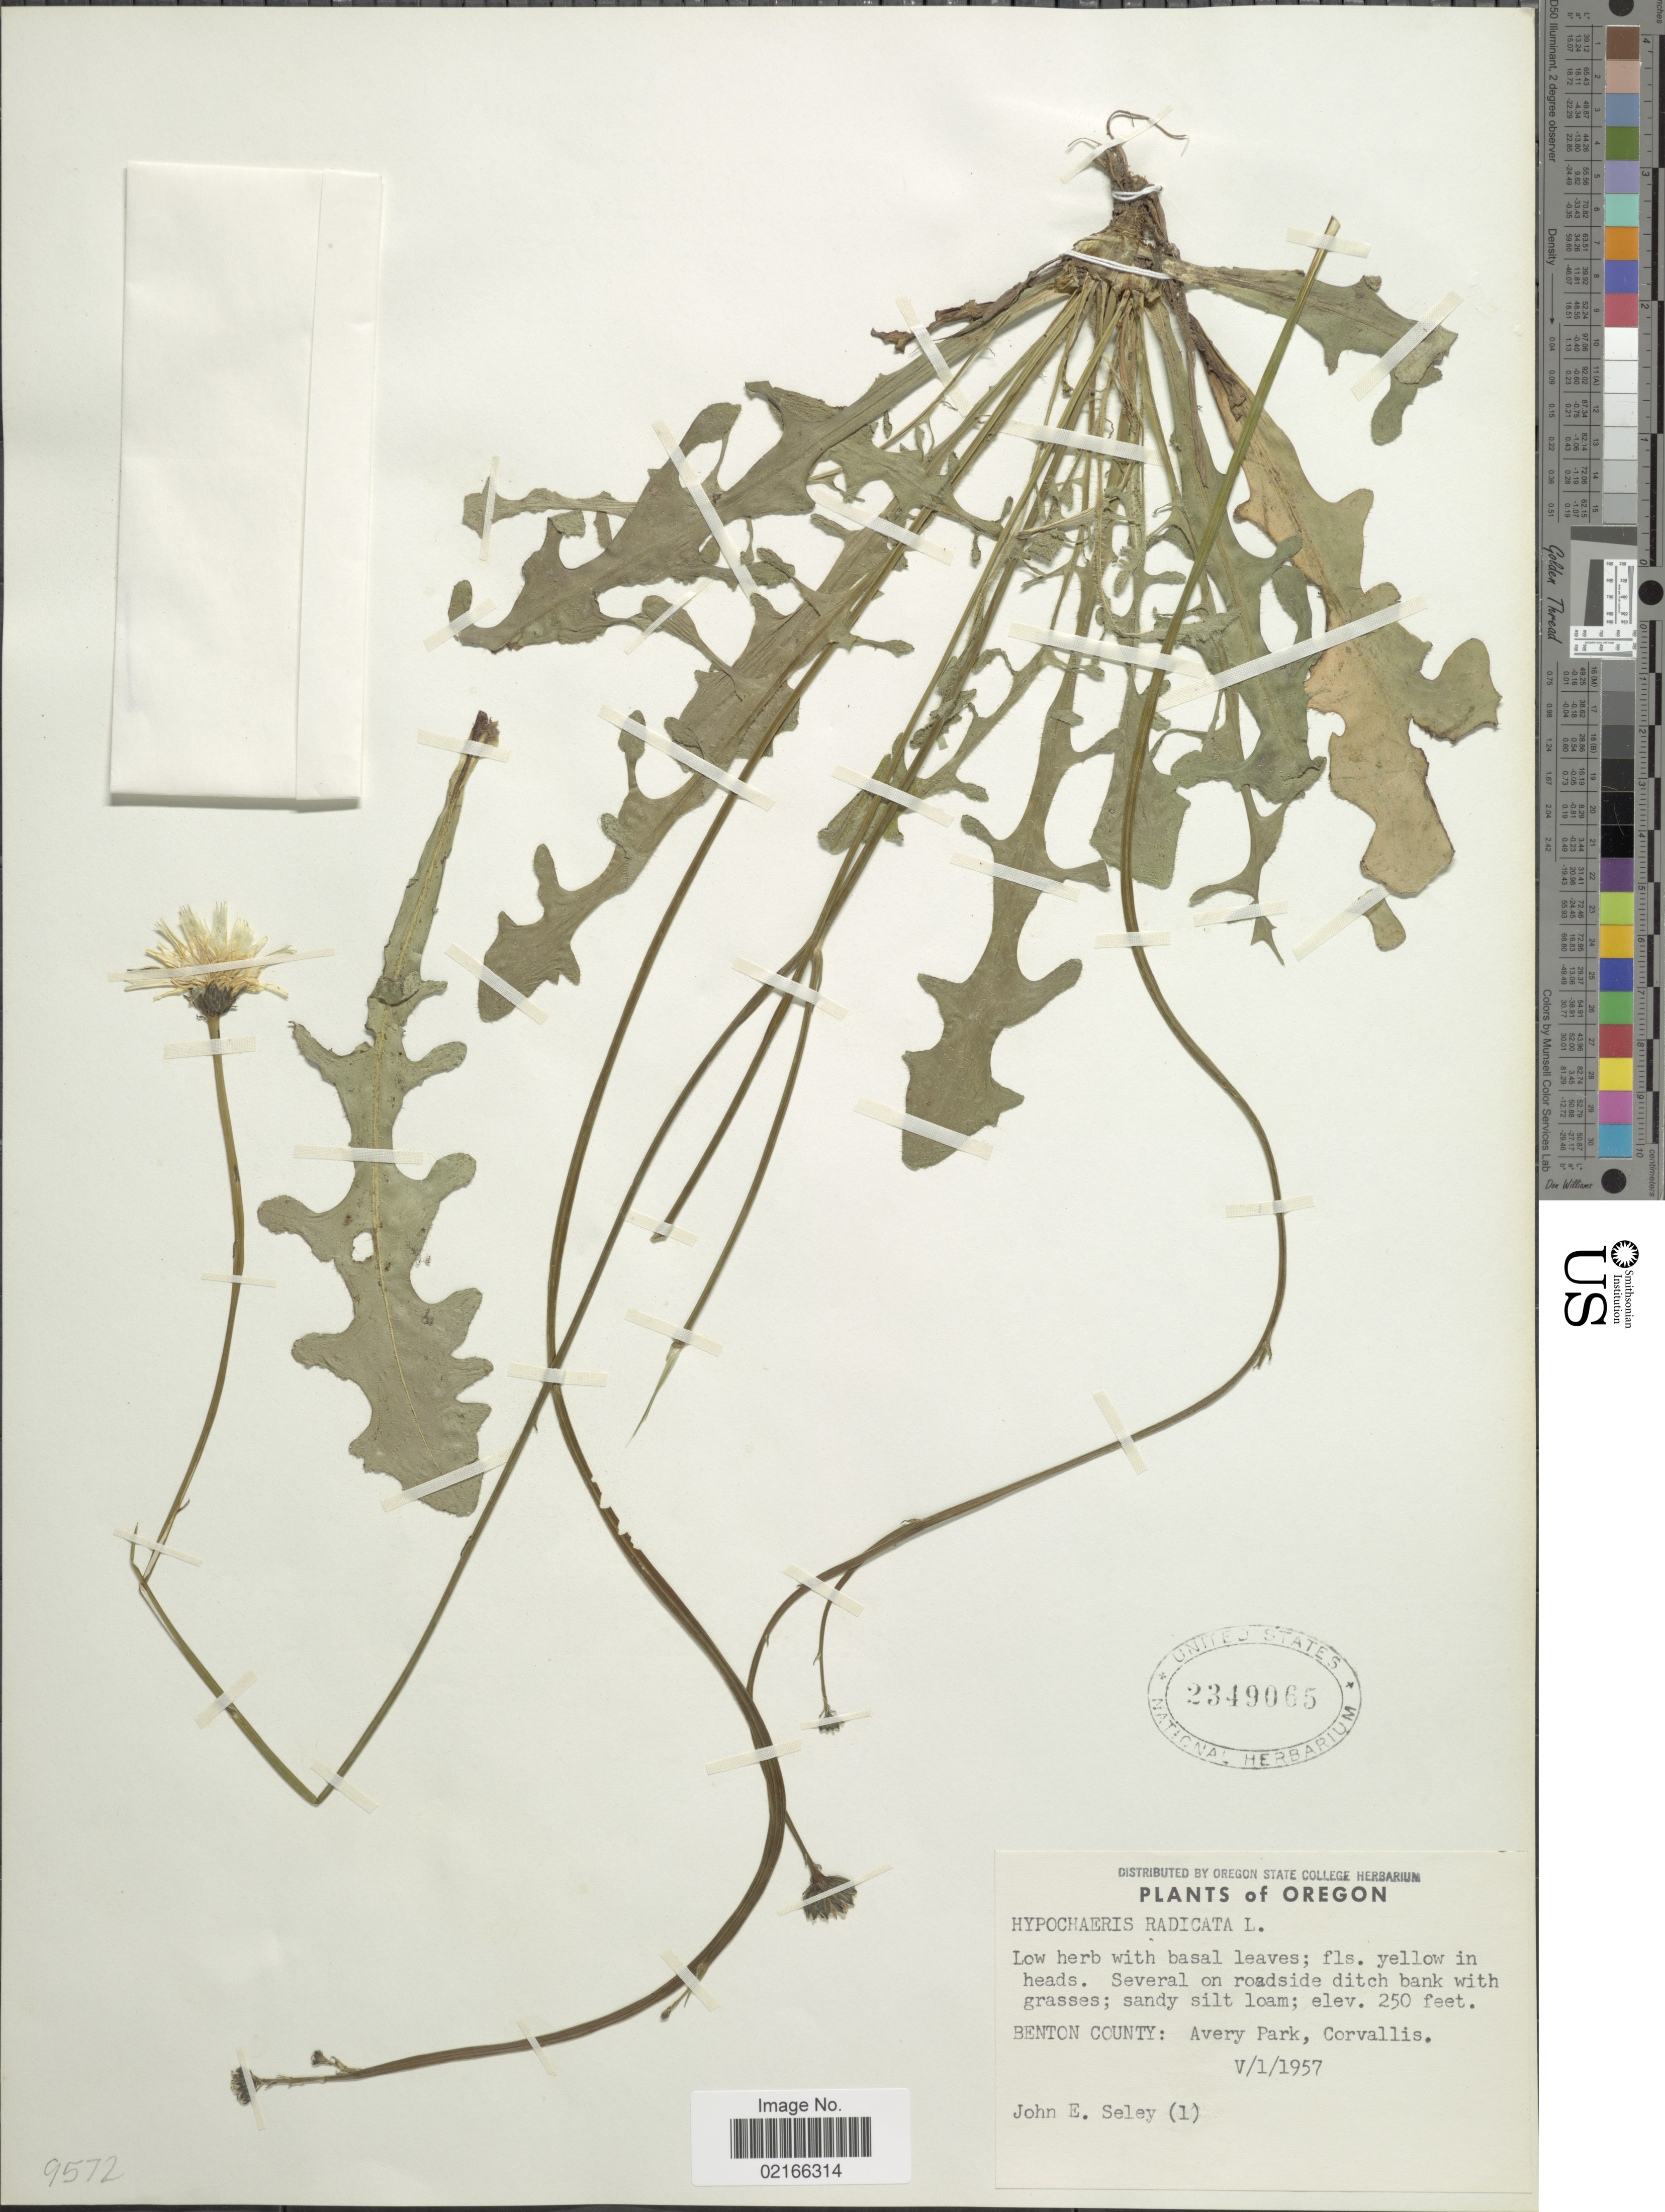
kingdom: Plantae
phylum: Tracheophyta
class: Magnoliopsida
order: Asterales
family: Asteraceae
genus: Hypochaeris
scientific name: Hypochaeris radicata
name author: L.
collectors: J. Seley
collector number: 1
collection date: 1957-05-01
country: United States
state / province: Oregon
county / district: Benton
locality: Benton County: Avery Park, Corvallis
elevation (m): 76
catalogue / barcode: US 2349065